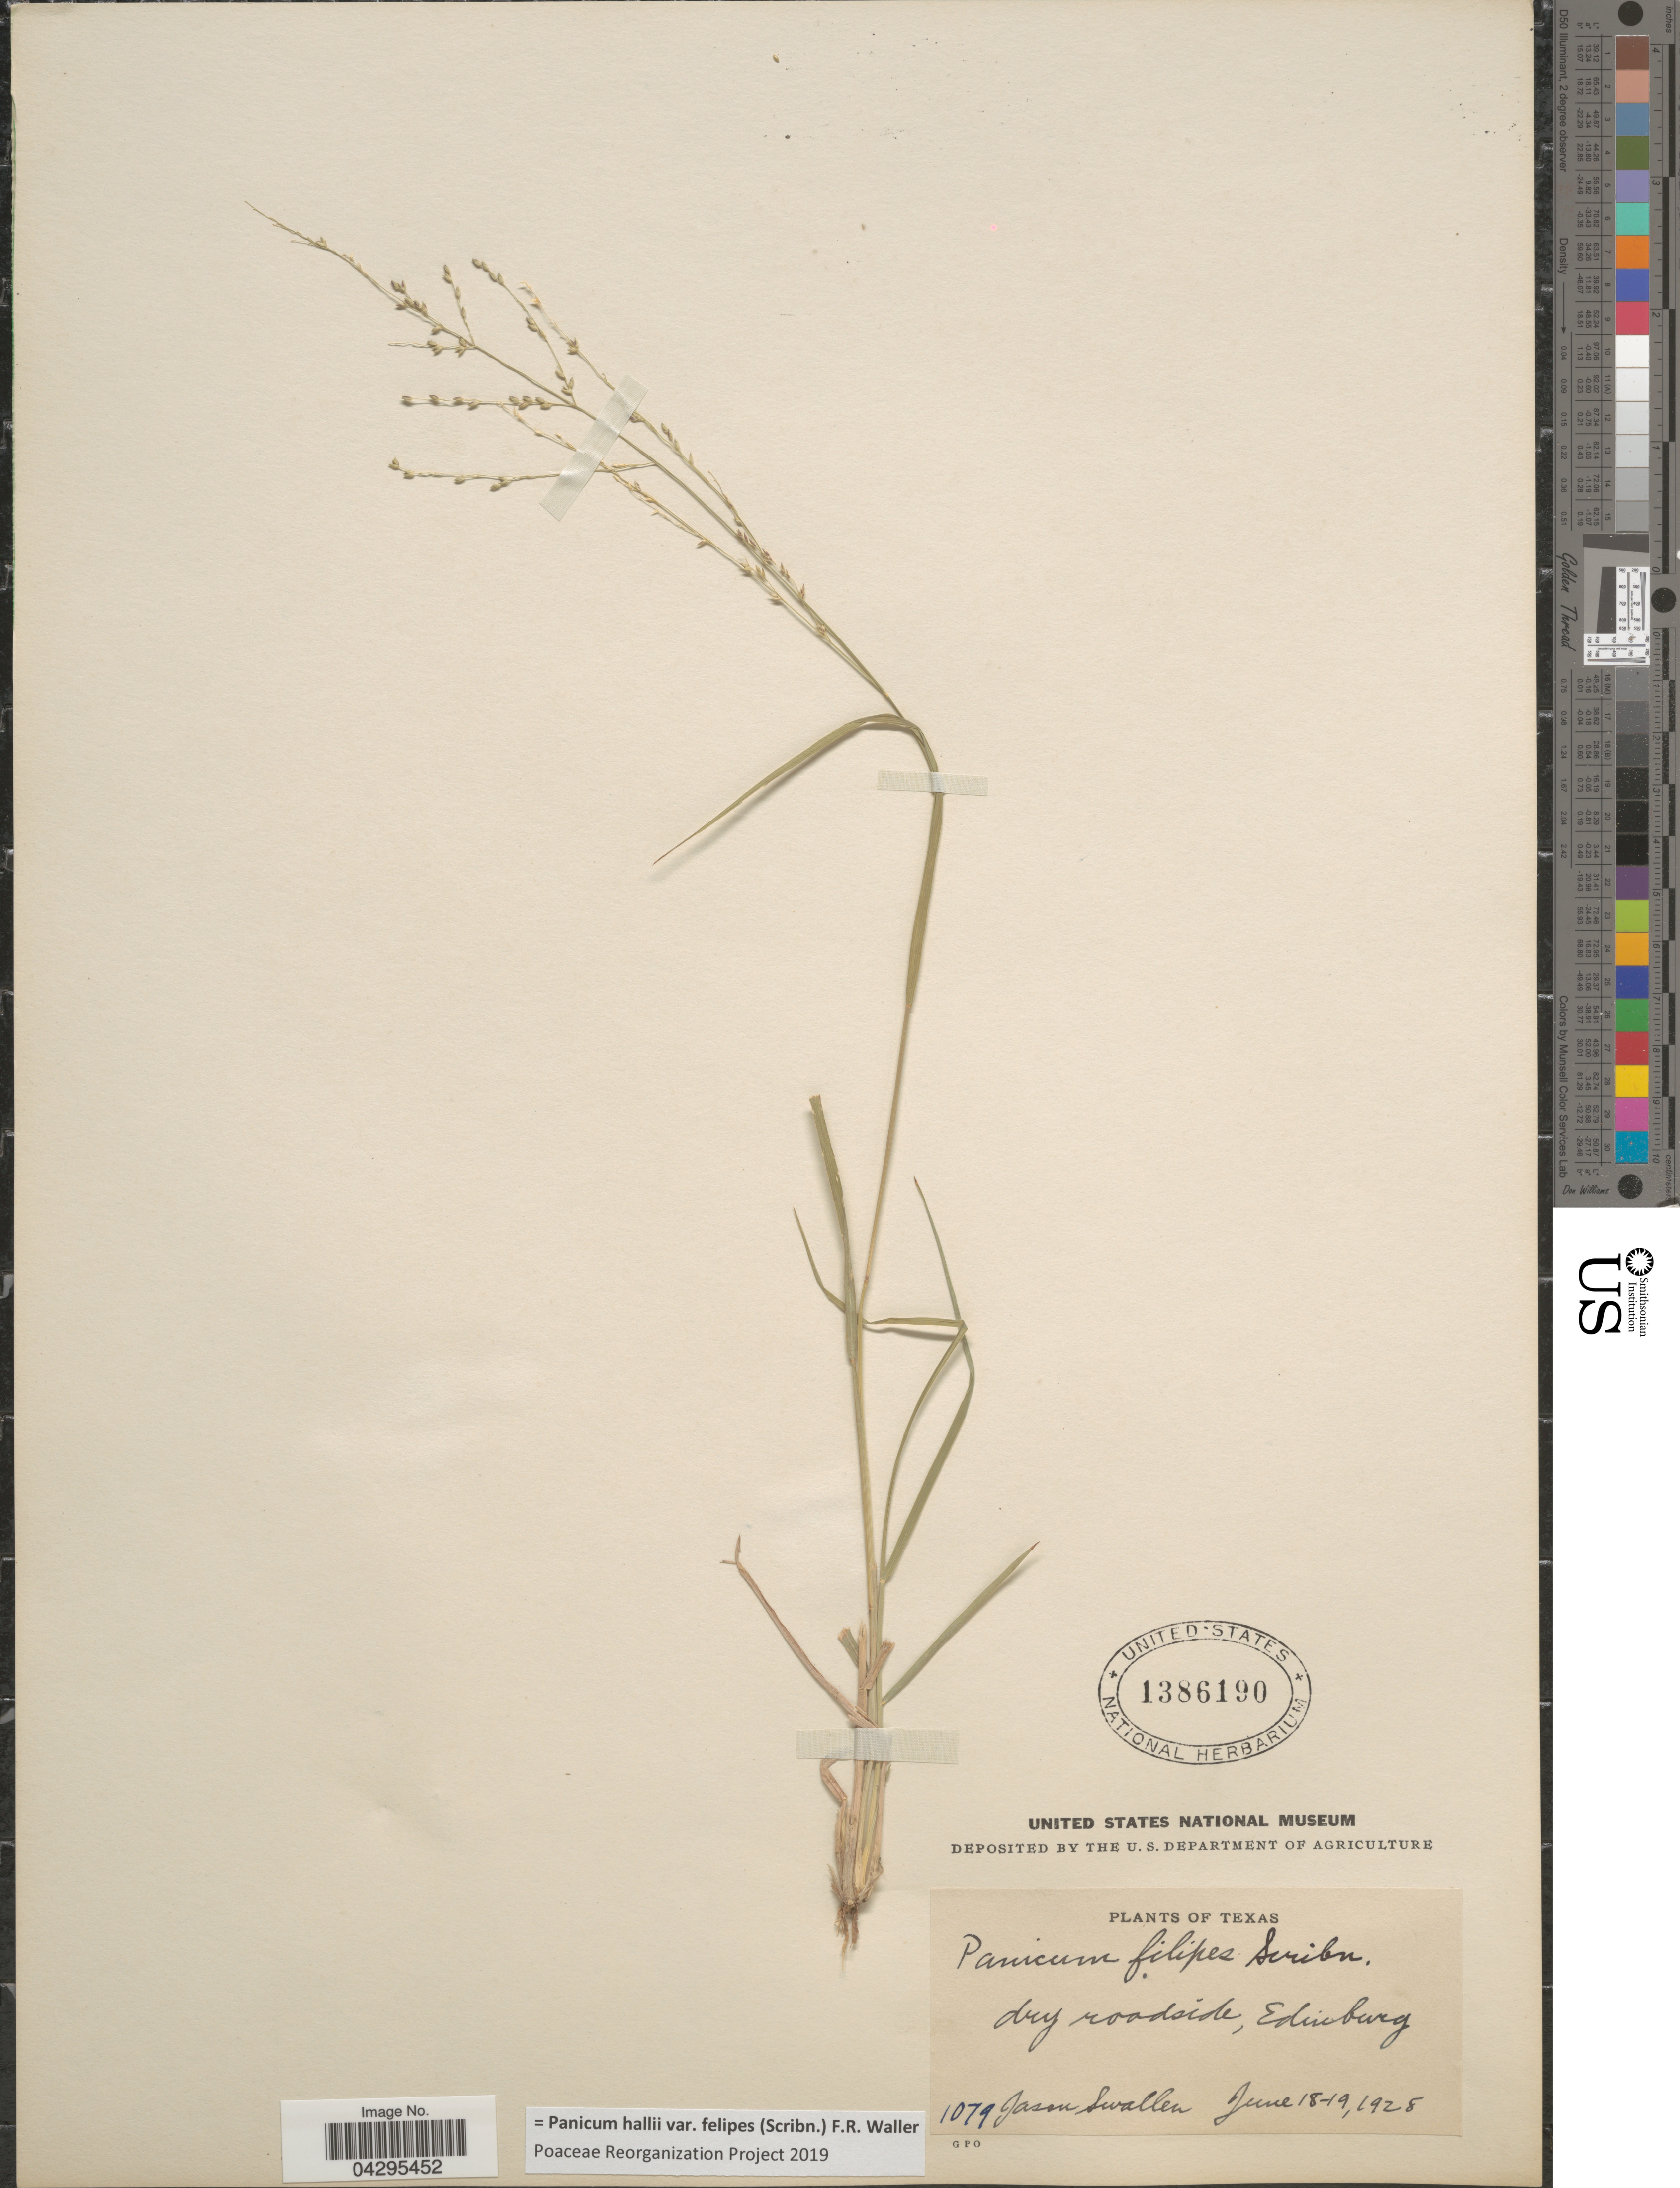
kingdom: Plantae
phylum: Tracheophyta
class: Liliopsida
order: Poales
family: Poaceae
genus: Panicum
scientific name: Panicum hallii var. felipes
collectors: J. R. Swallen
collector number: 1079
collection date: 1928-06-18/1928-06-19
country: United States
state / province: Texas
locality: Dry roadside, Edinburg.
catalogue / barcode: US 1386190